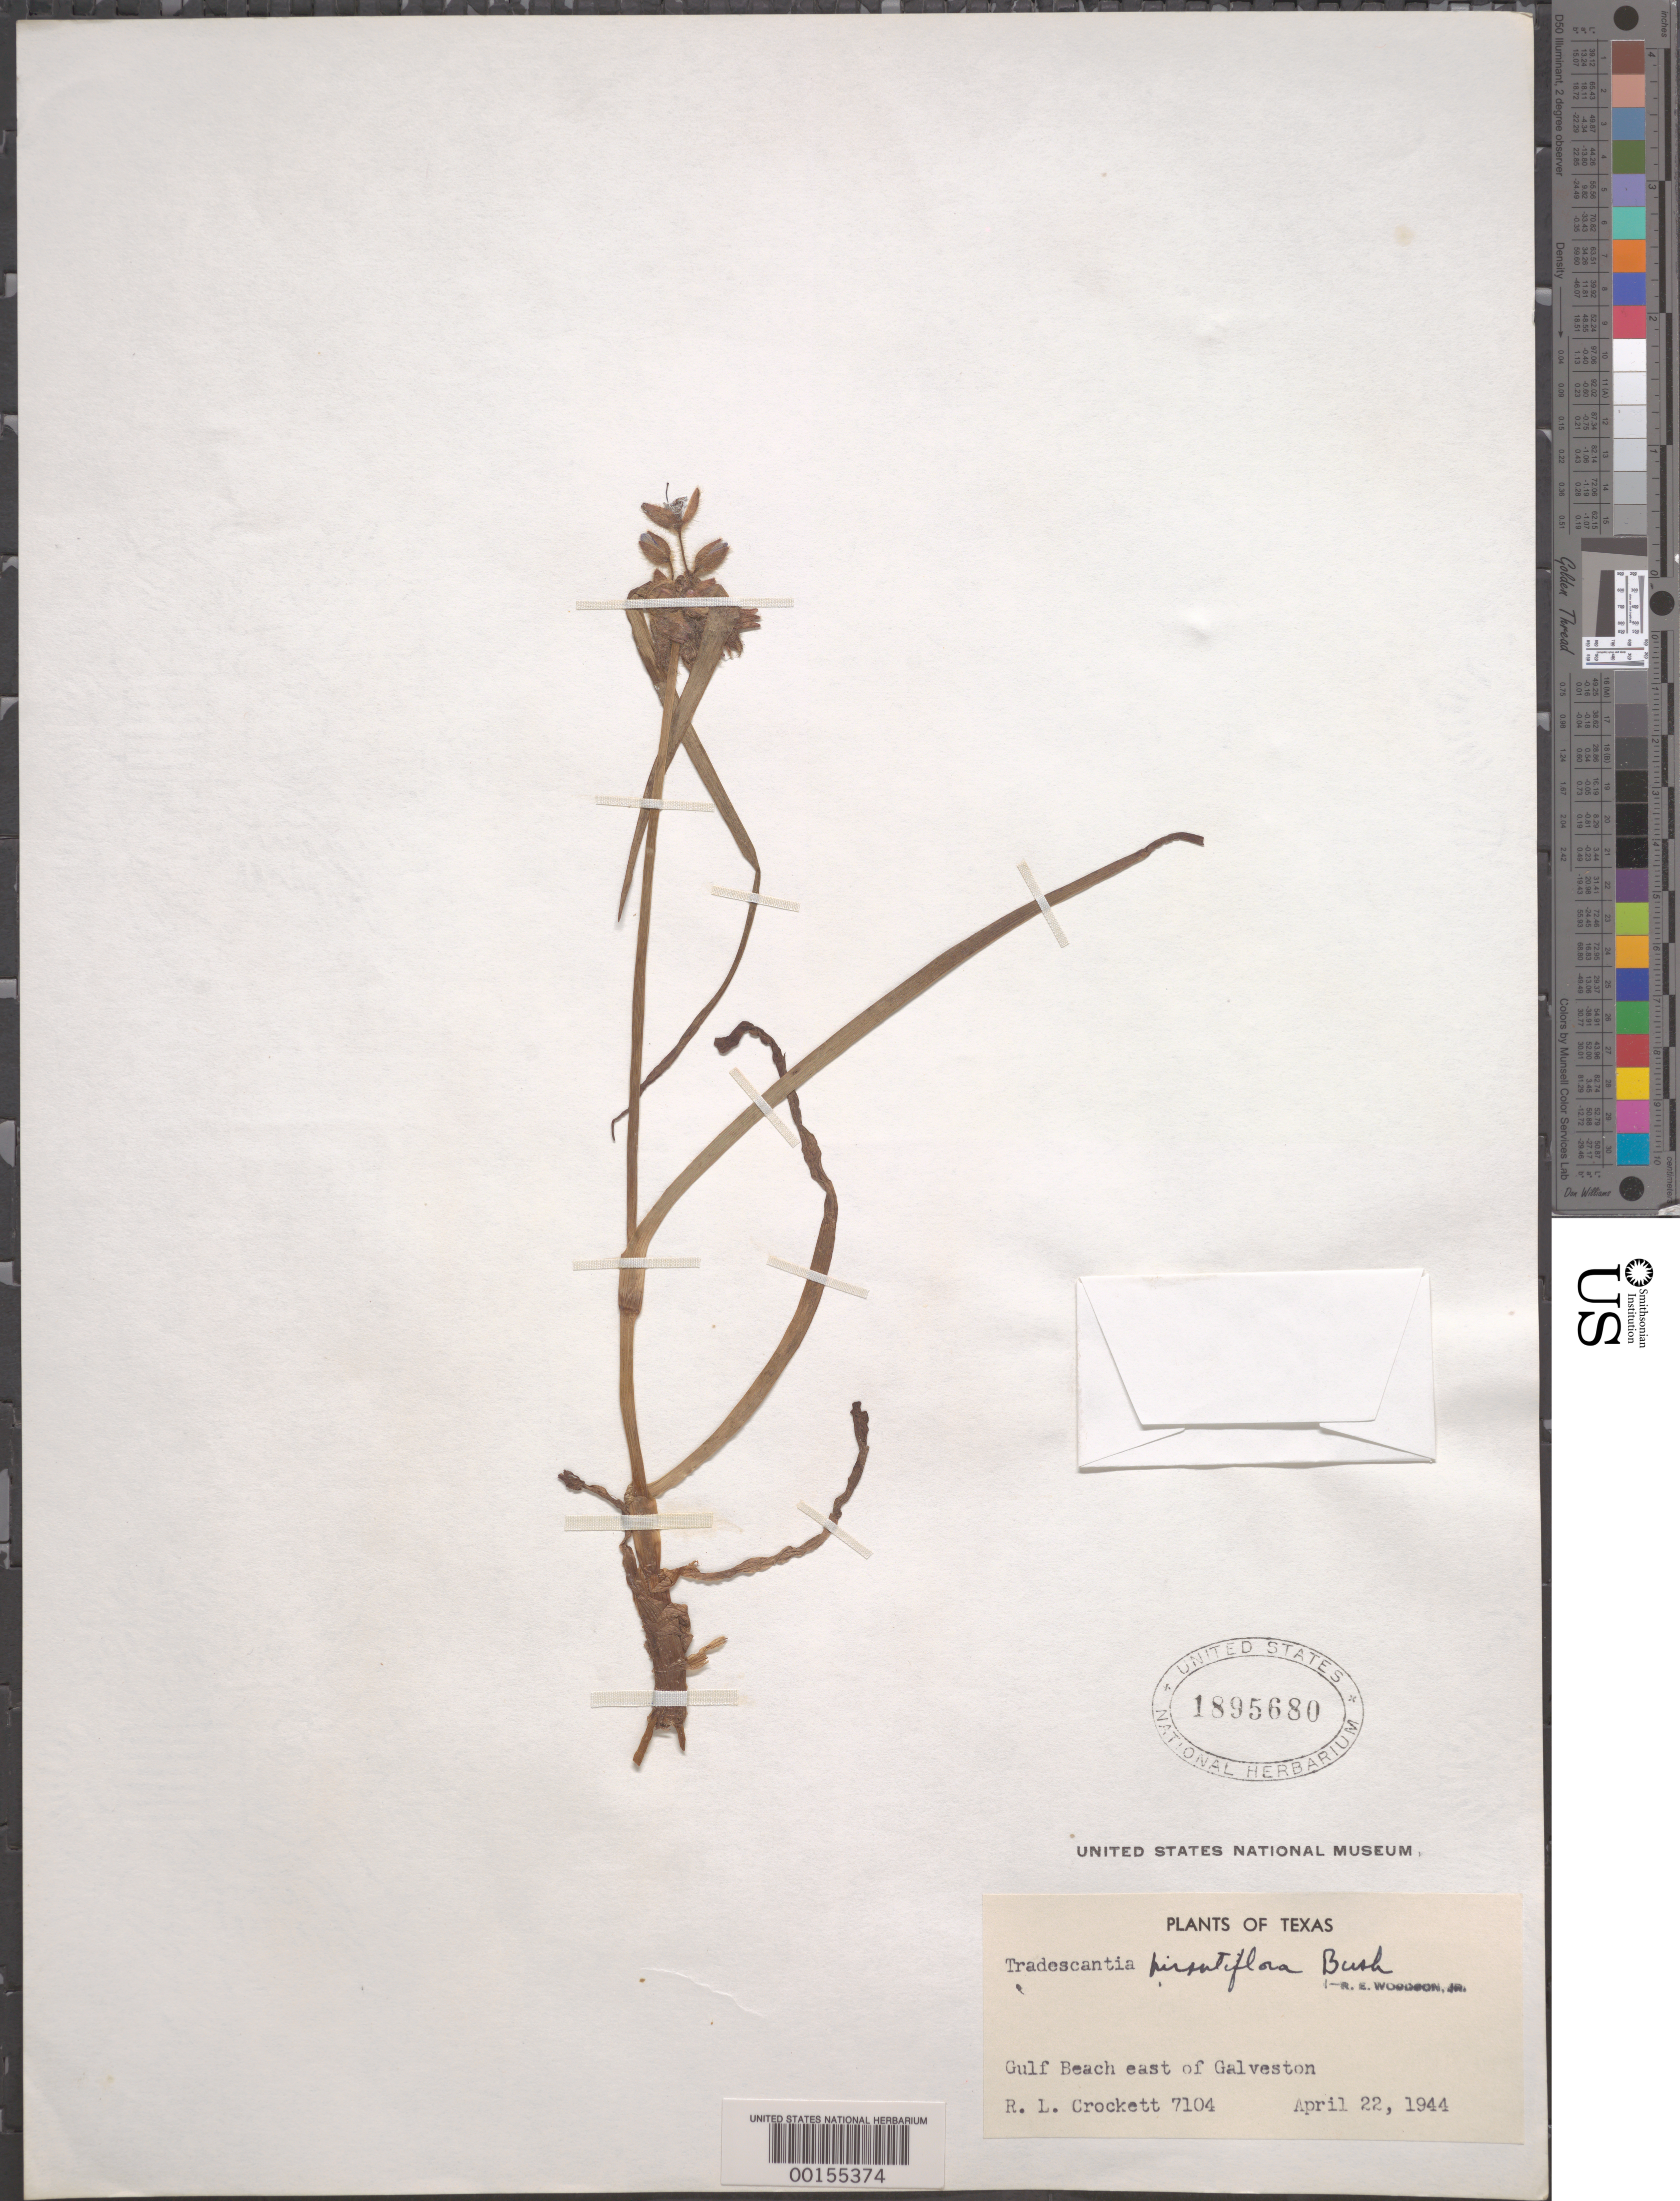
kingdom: Plantae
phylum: Tracheophyta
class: Liliopsida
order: Commelinales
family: Commelinaceae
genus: Tradescantia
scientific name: Tradescantia hirsutiflora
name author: Bush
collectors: R. Crockett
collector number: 7104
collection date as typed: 22 Apr 1944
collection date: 1944-04-22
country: United States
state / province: Texas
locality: Gulf beach, e of galveston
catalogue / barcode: US 1895680